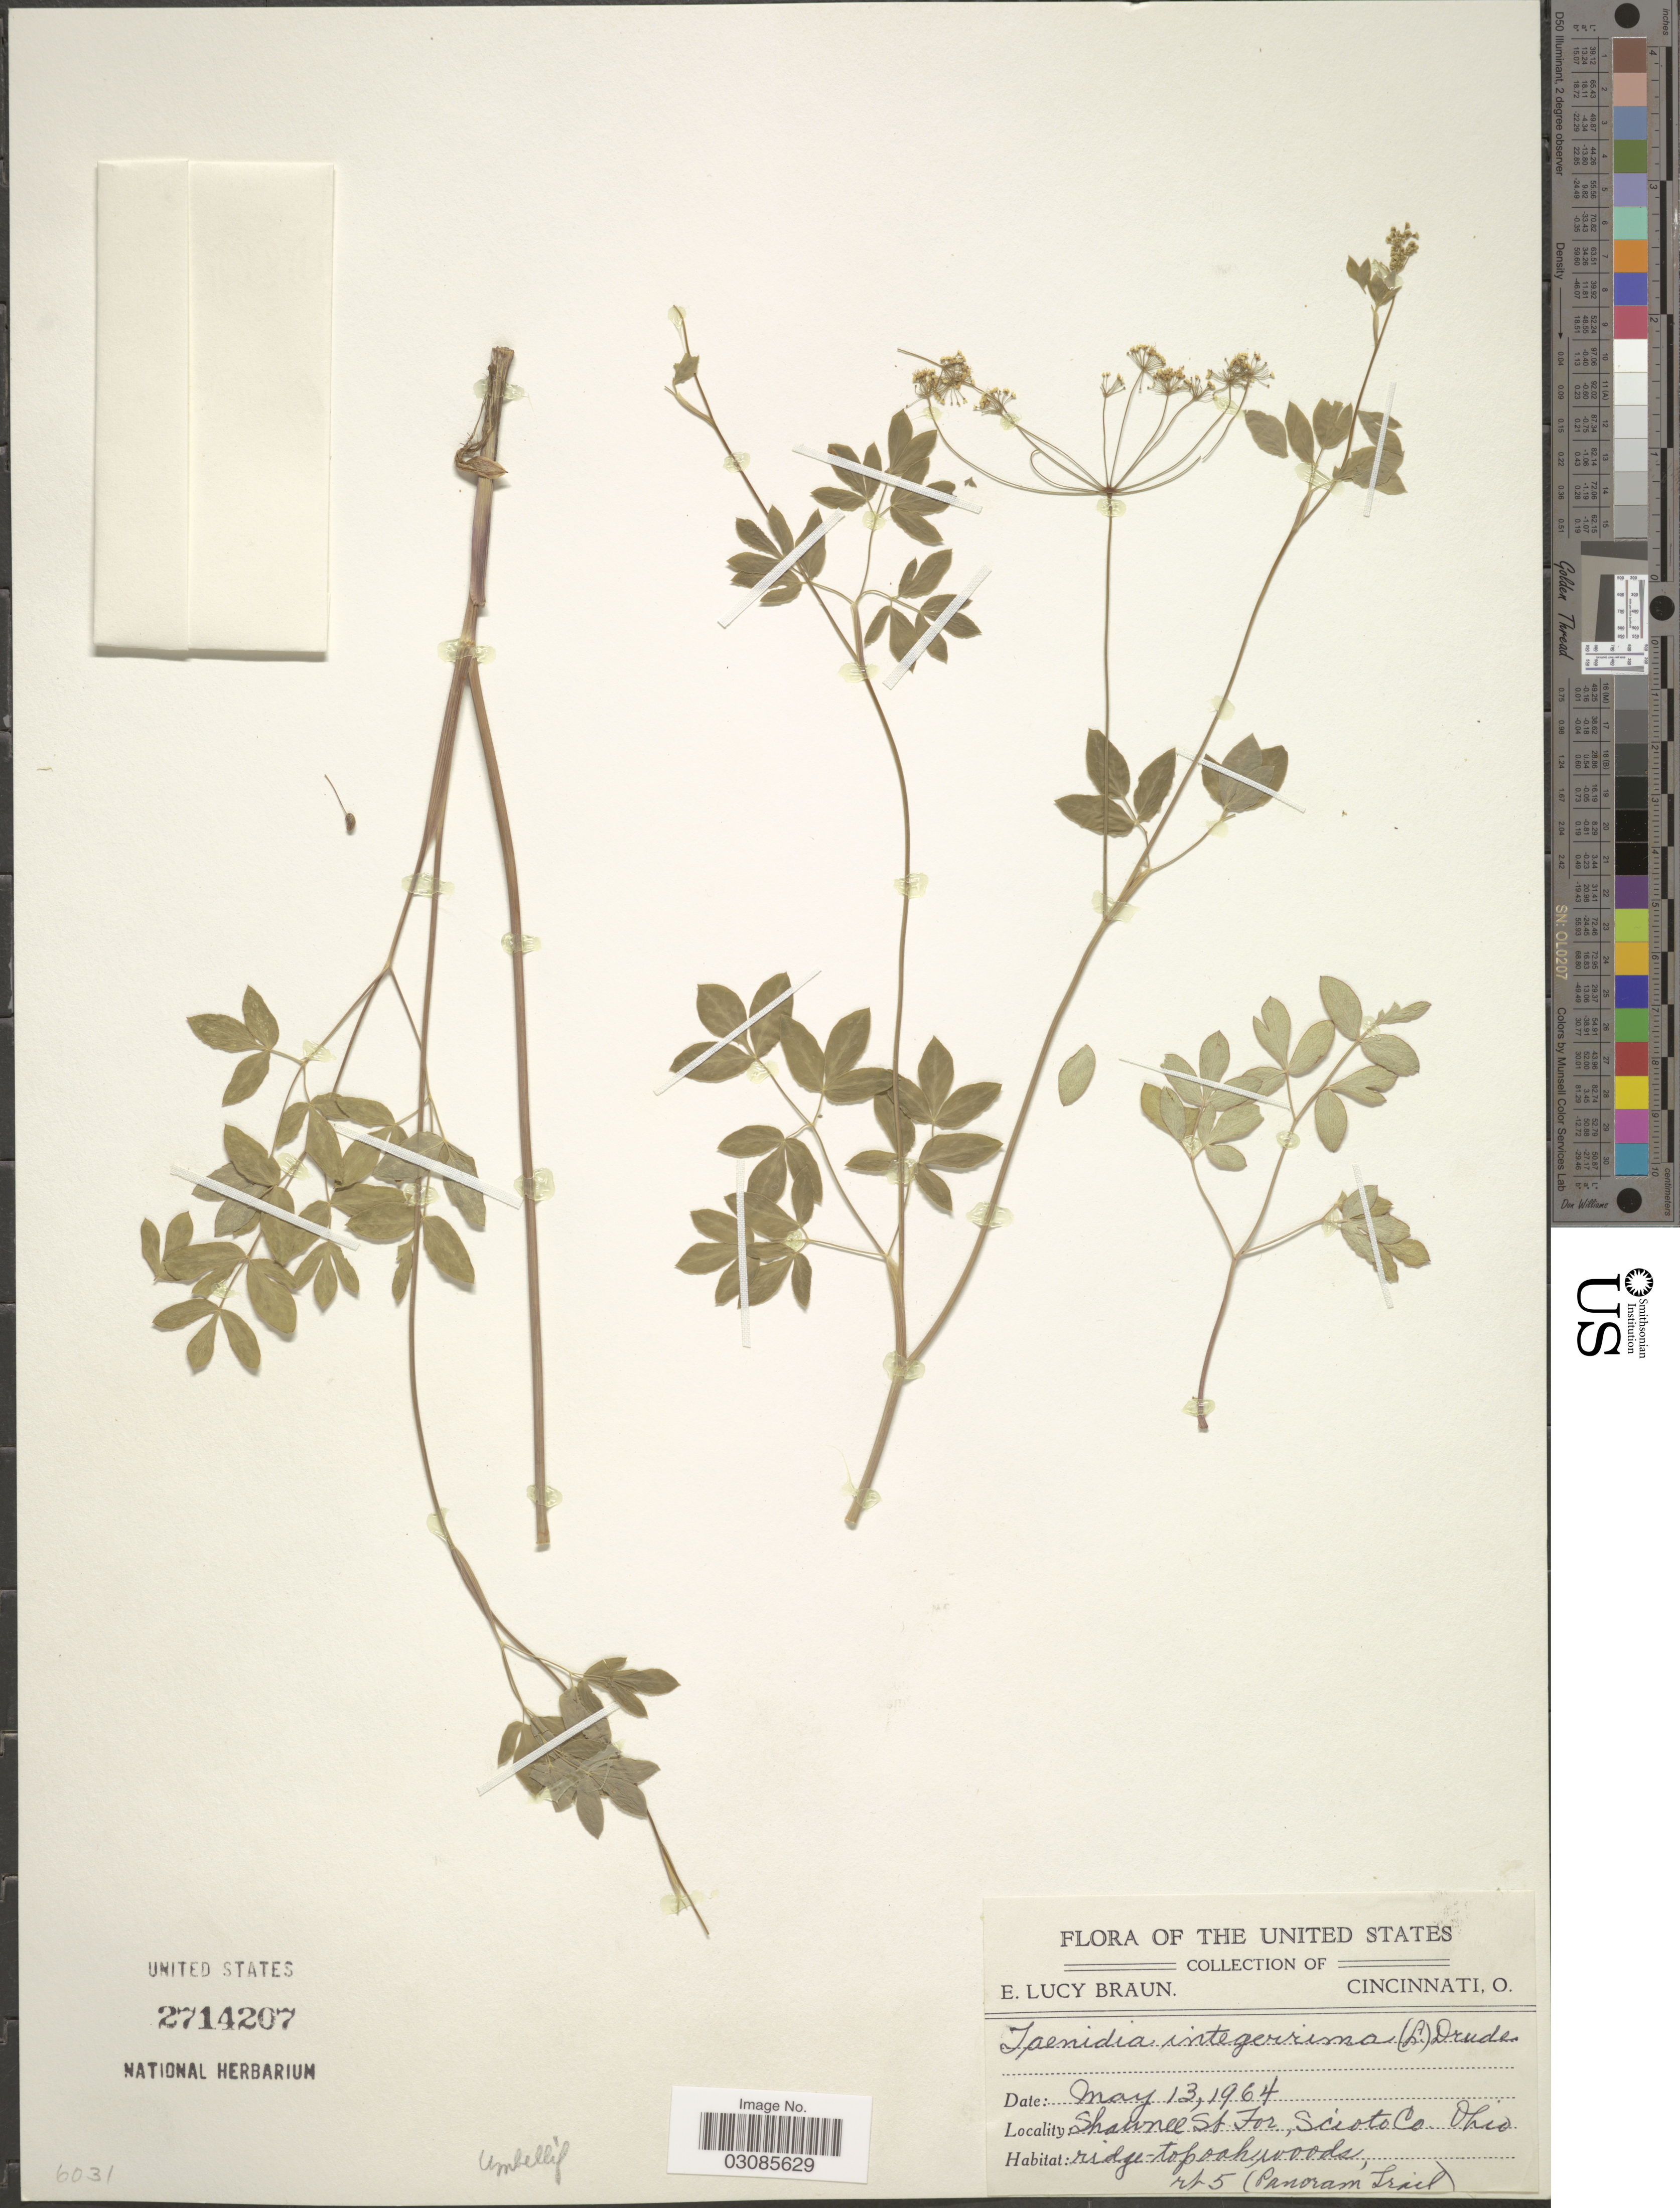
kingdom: Plantae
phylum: Tracheophyta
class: Magnoliopsida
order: Apiales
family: Apiaceae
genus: Taenidia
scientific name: Taenidia integerrima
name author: (L.) Drude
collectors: E. L. Braun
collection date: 1964-05-13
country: United States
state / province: Ohio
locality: Shawnee St For, Scioto Co. Rt 5 (Panoram Trail).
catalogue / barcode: US 2714207